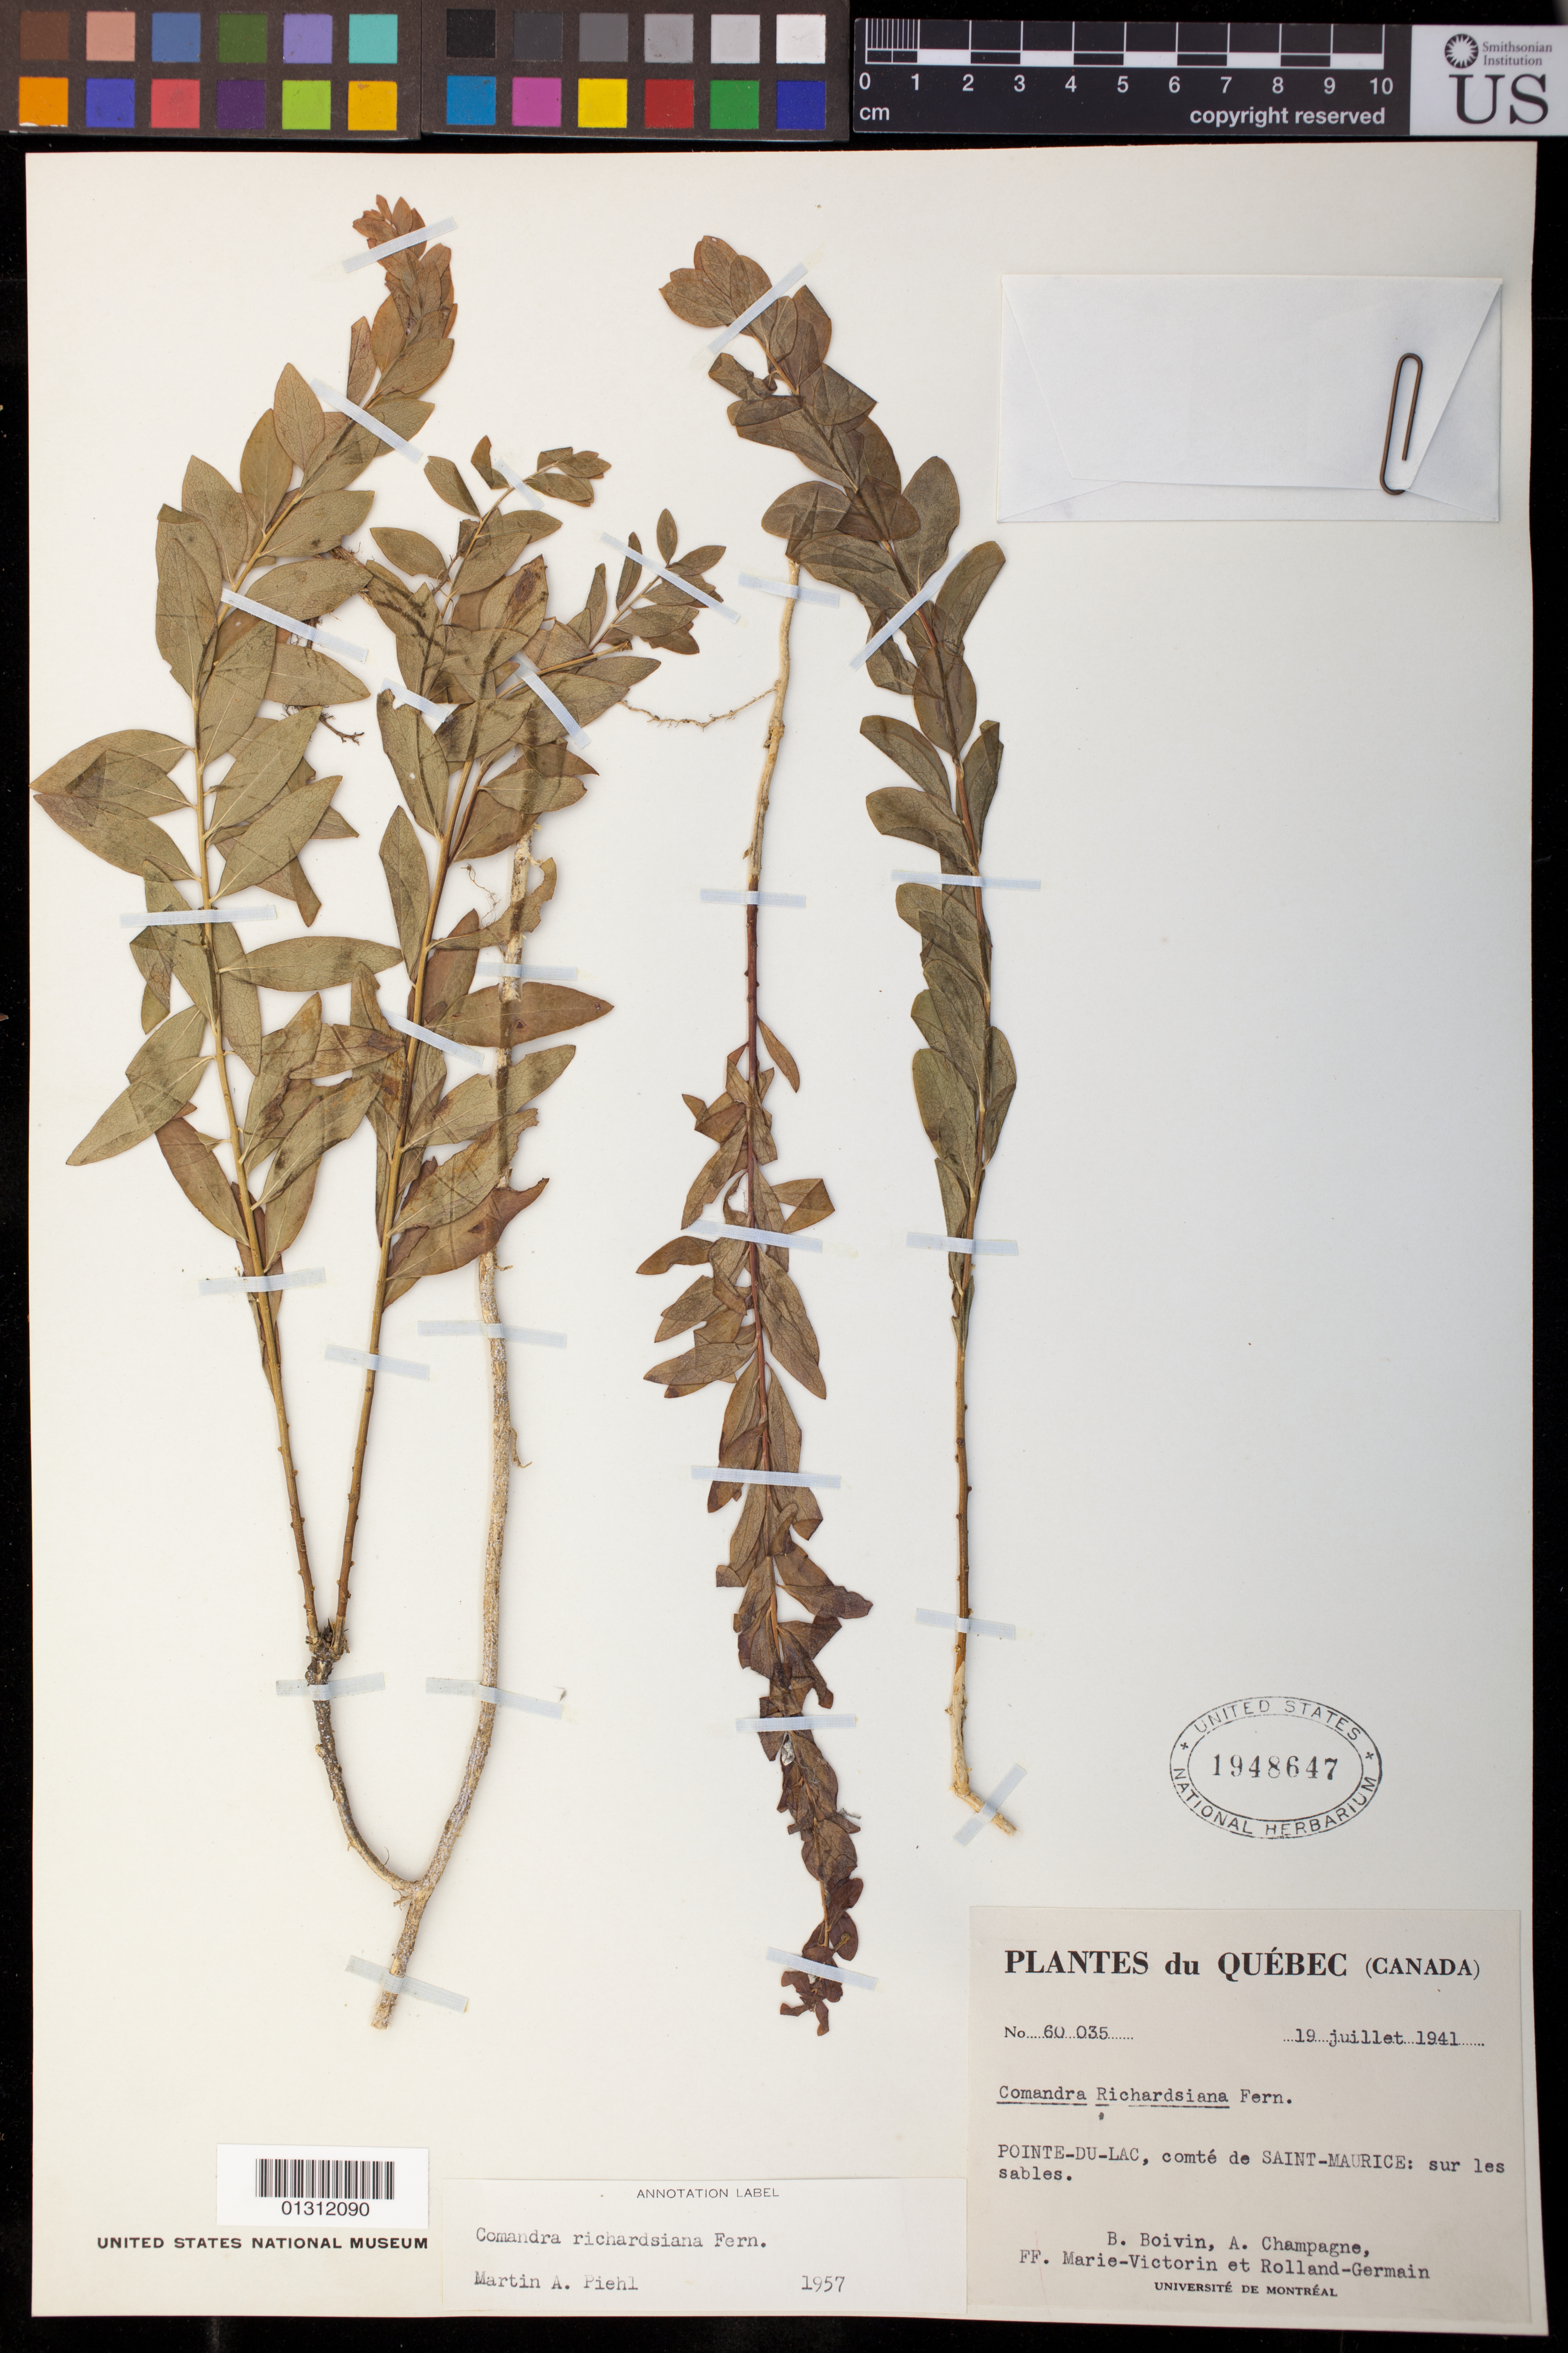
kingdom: Plantae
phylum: Tracheophyta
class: Magnoliopsida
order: Santalales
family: Comandraceae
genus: Comandra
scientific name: Comandra richardsiana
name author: Fernald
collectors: J. R. B. Boivin, A. Champagne, F. Victorin & Rolland-Germain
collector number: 60035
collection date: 1941-07-19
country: Canada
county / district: Mauricie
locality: Pointe-du-Lac, comte de Saint-Maurice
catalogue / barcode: US 1948647